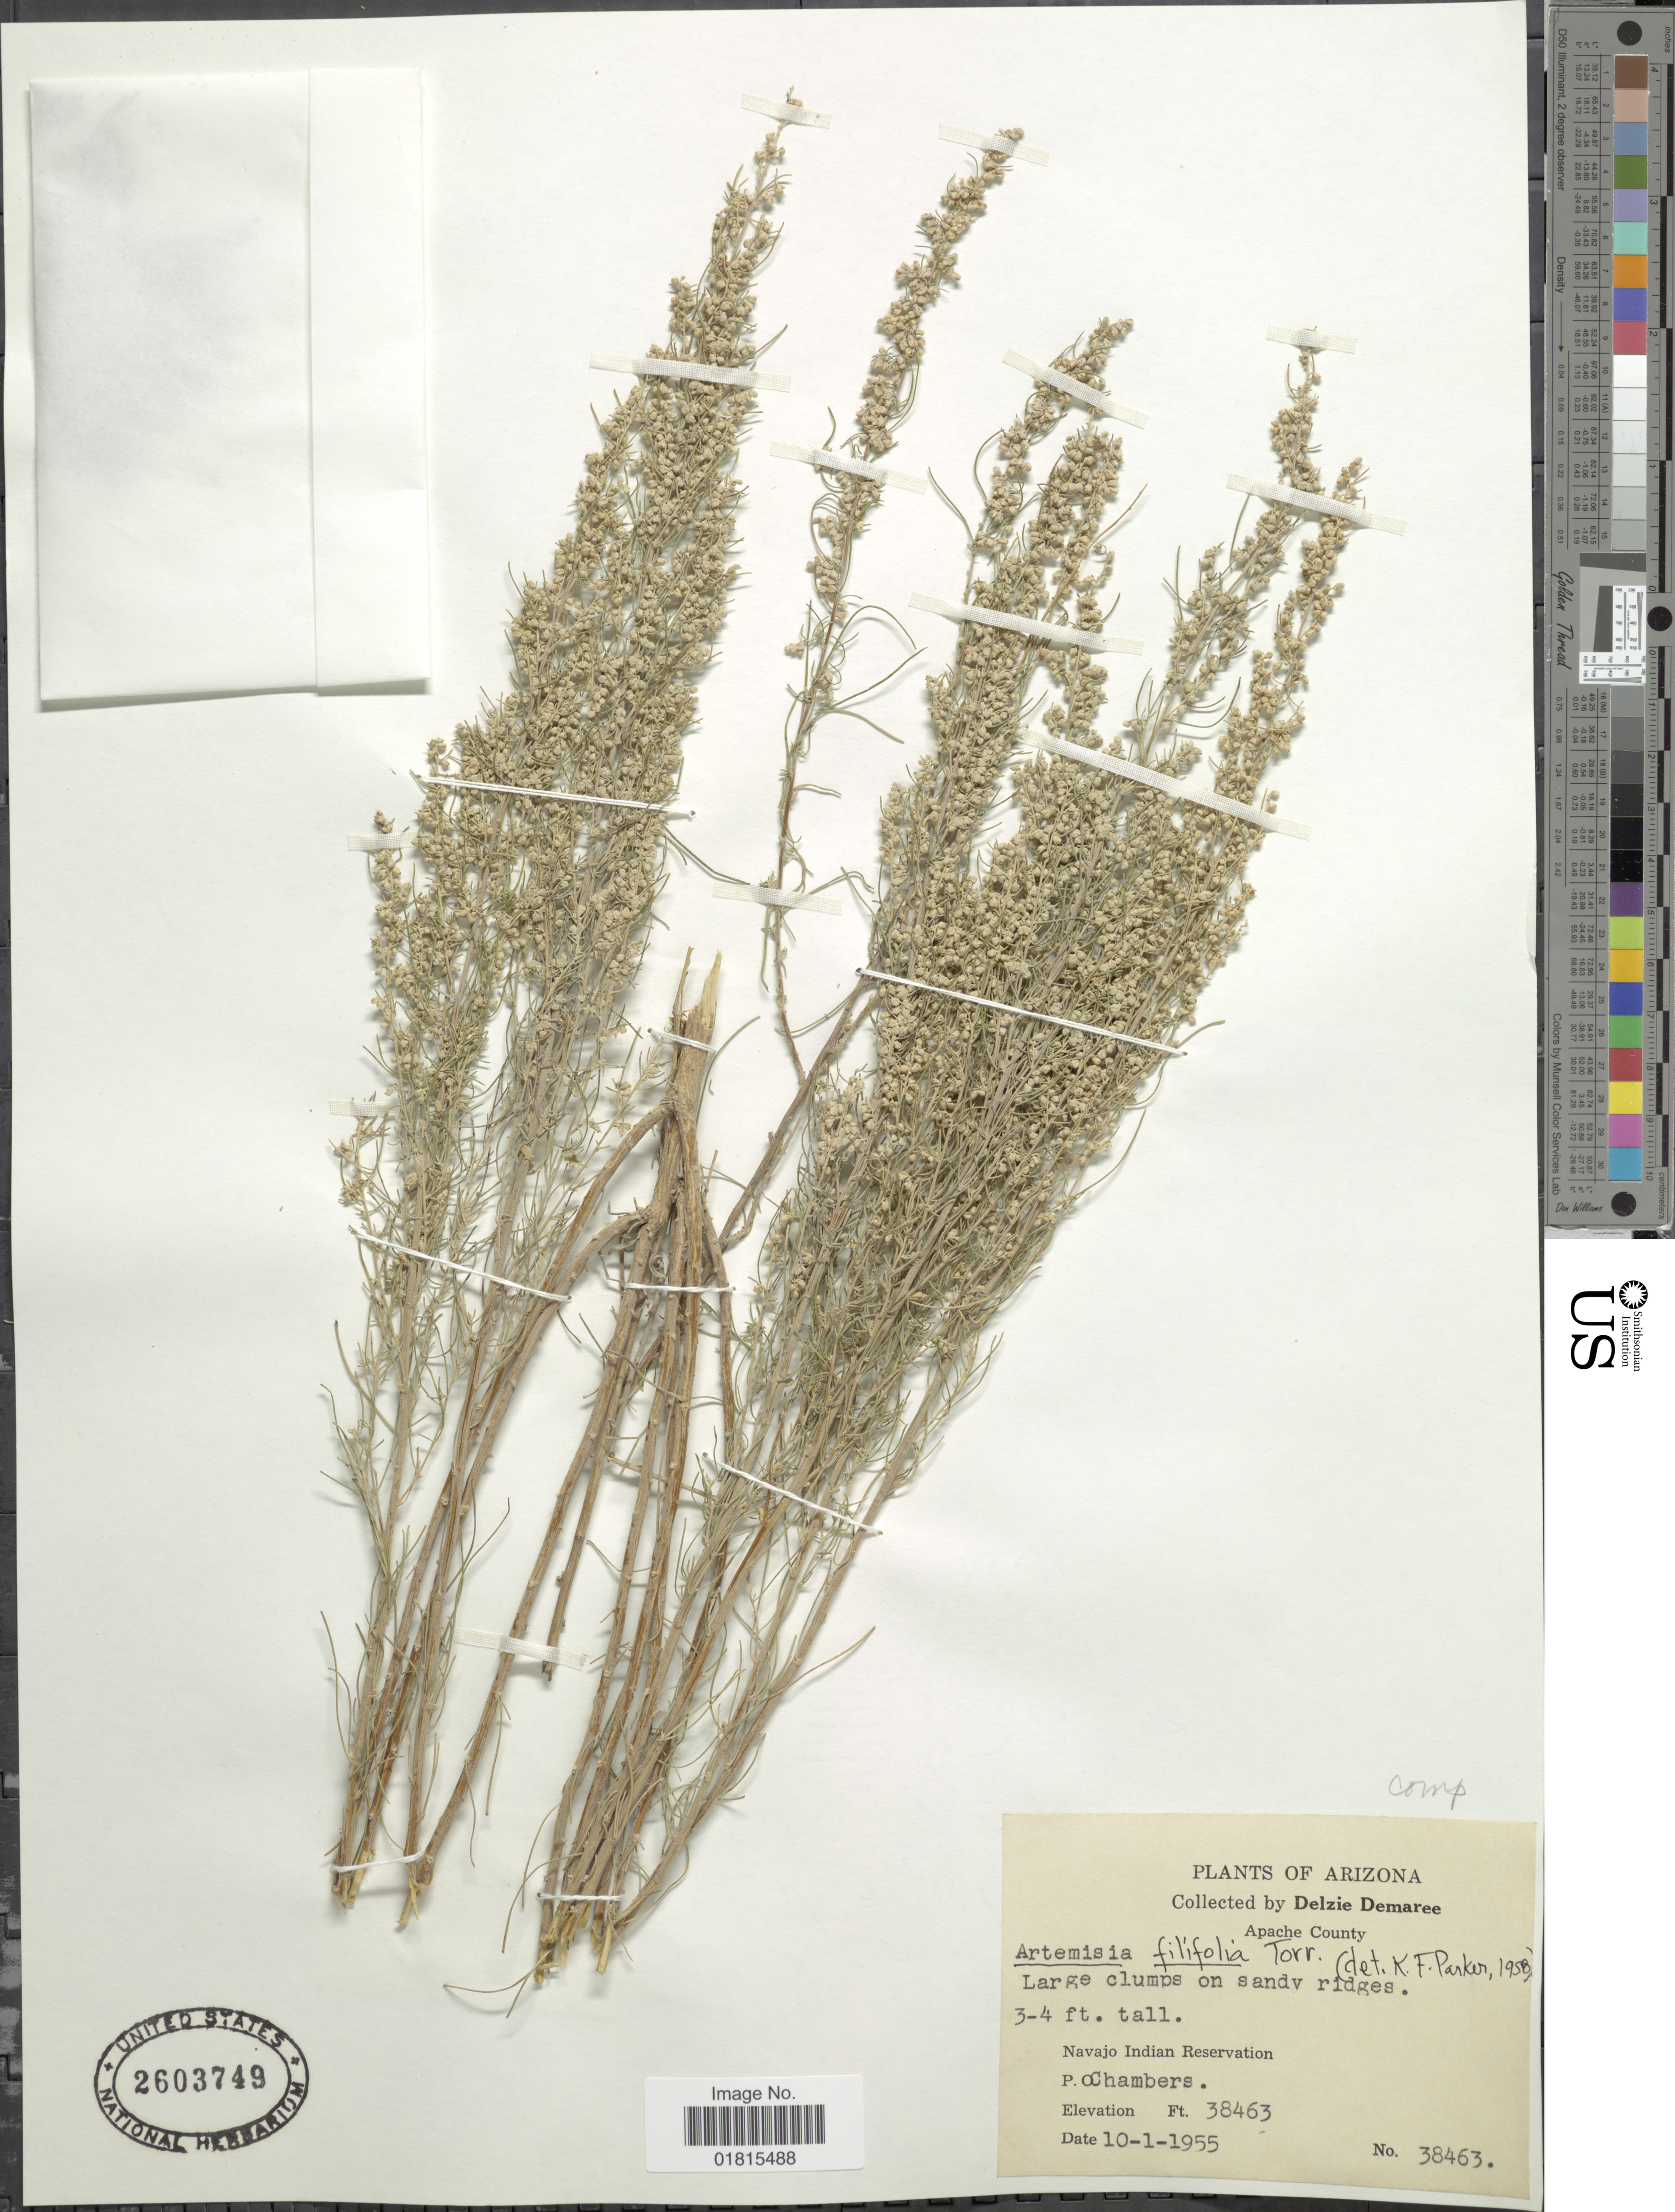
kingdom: Plantae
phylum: Tracheophyta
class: Magnoliopsida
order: Asterales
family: Asteraceae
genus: Artemisia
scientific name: Artemisia filifolia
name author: Torr.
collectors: D. Demaree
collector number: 38463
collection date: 1955-10-01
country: United States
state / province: Arizona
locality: Apache County. Navajo Indian Reservation. P.O. Chambers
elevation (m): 11724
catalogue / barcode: US 2603749